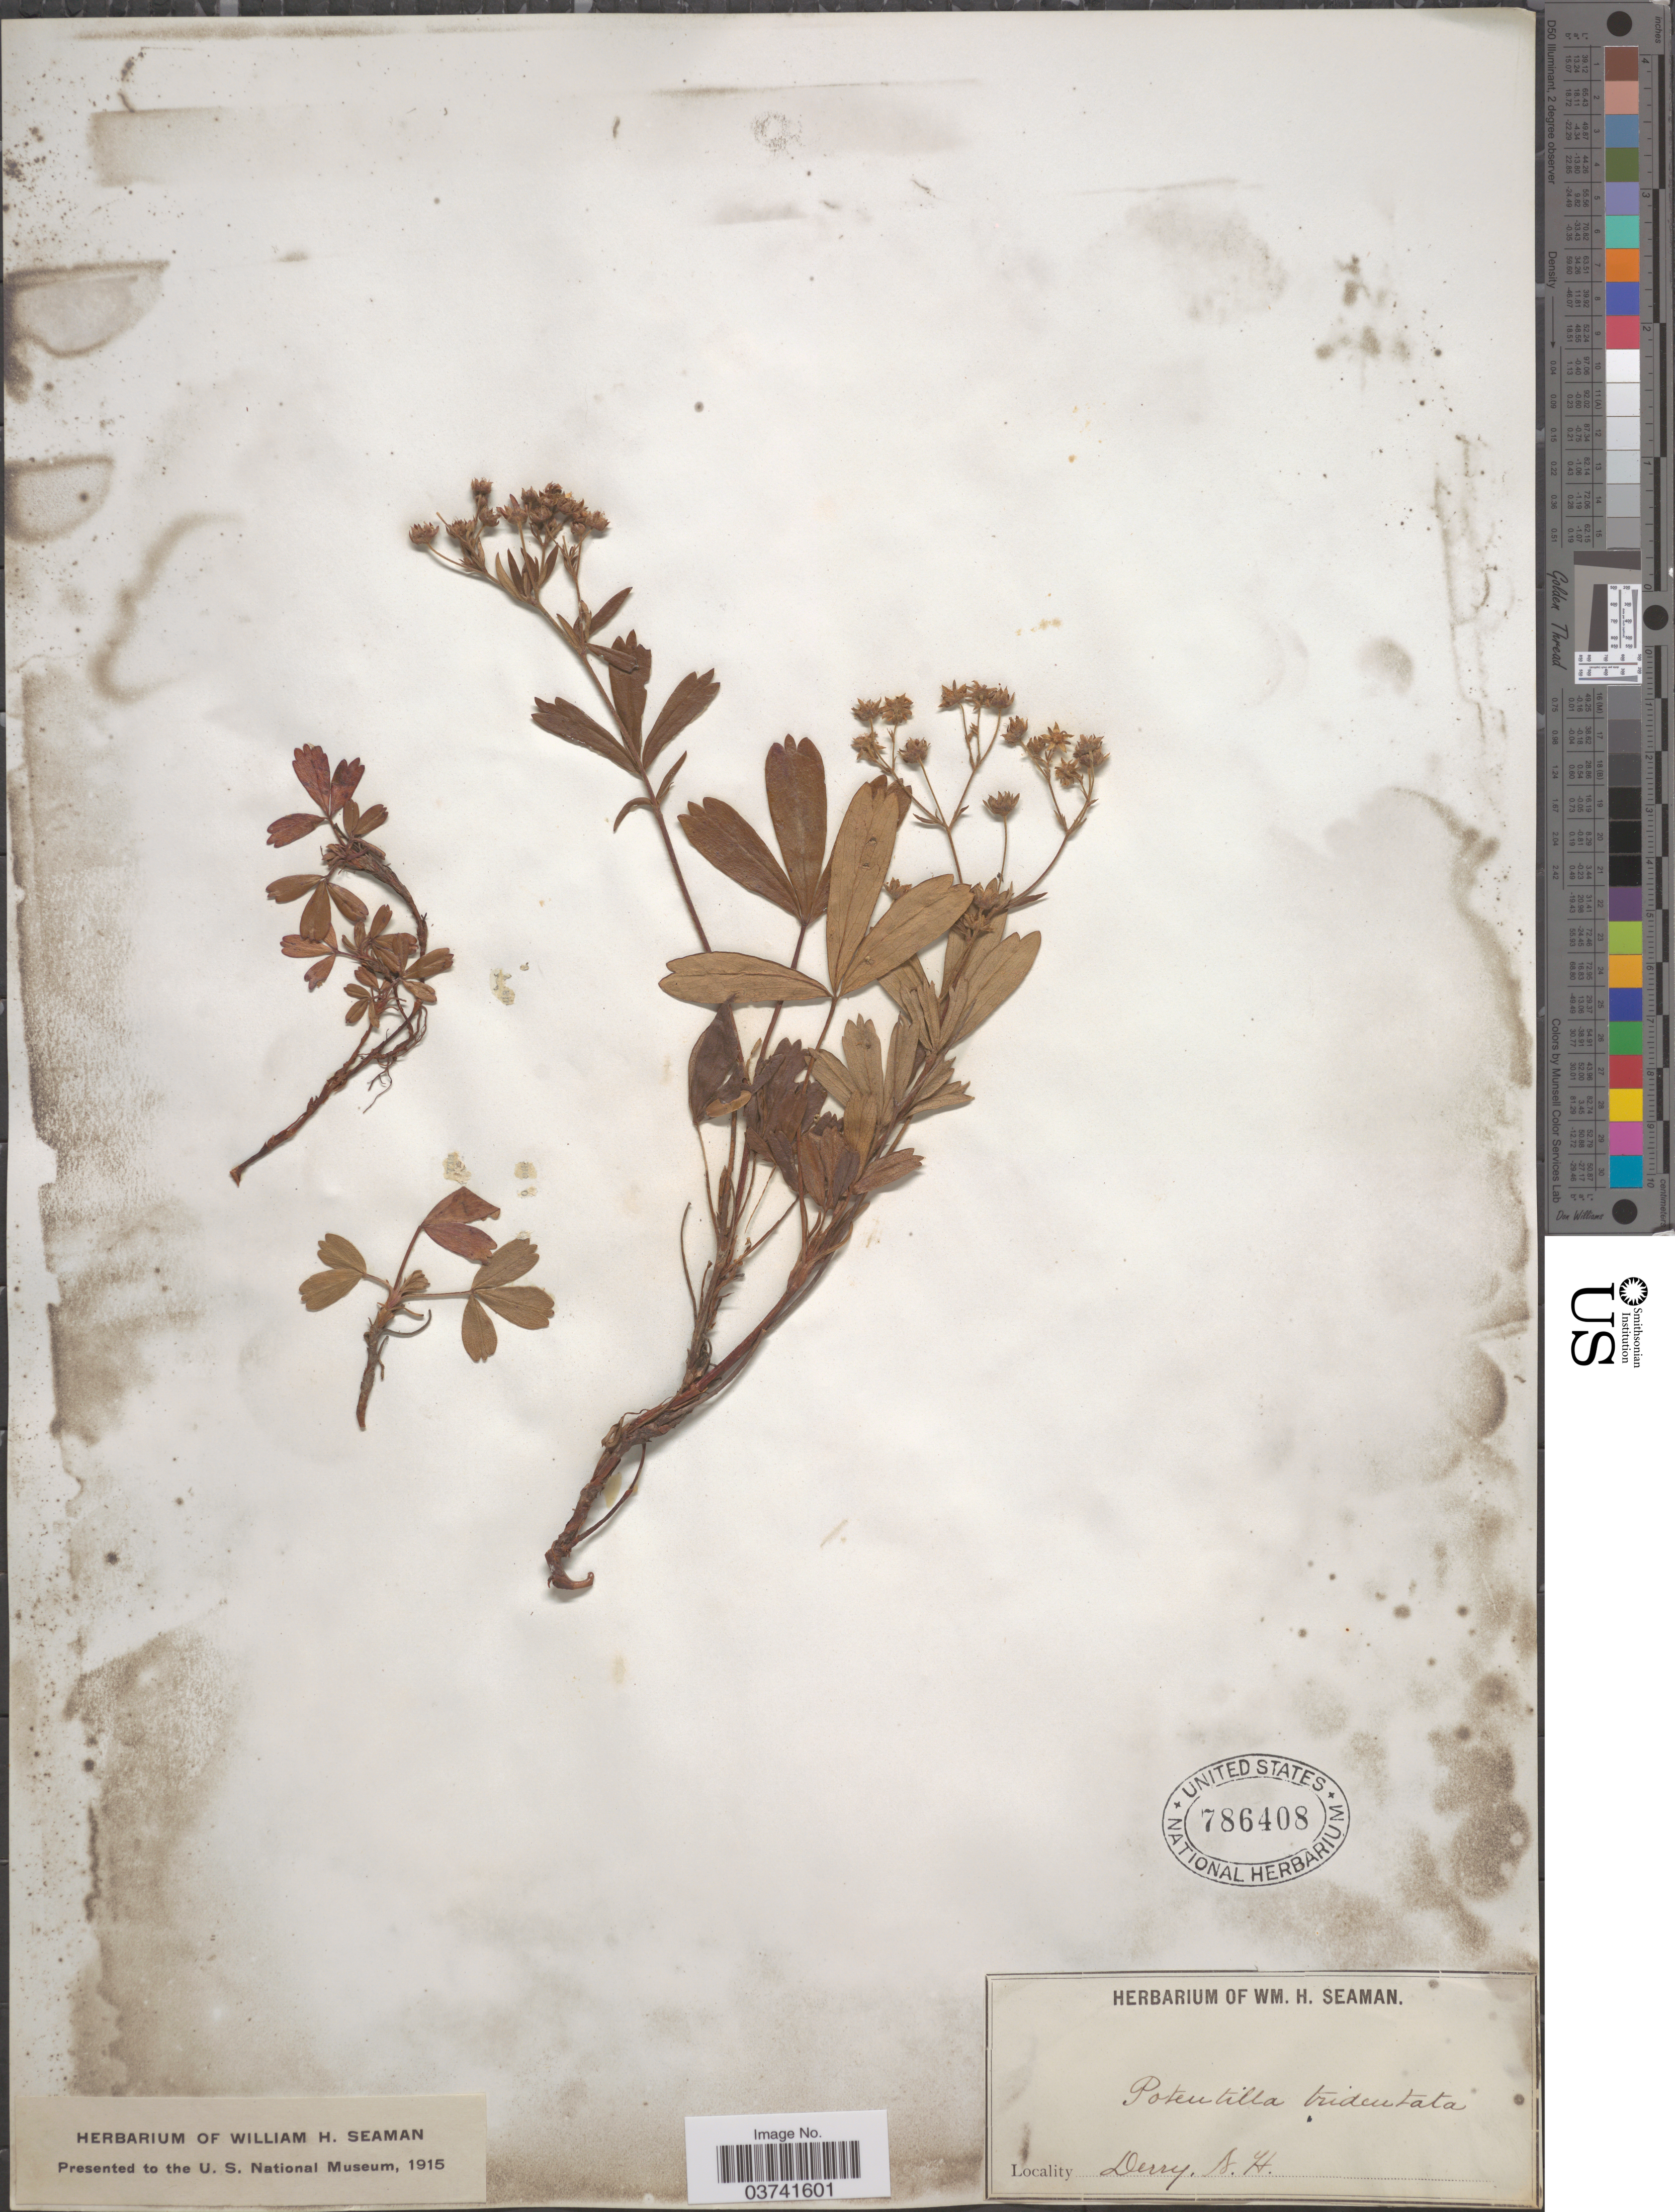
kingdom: Plantae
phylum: Tracheophyta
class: Magnoliopsida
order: Rosales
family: Rosaceae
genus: Potentilla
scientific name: Potentilla tridentata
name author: Aiton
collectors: Ex herb. W. H. Seaman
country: United States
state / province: New Hampshire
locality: Derry.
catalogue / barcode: US 786408